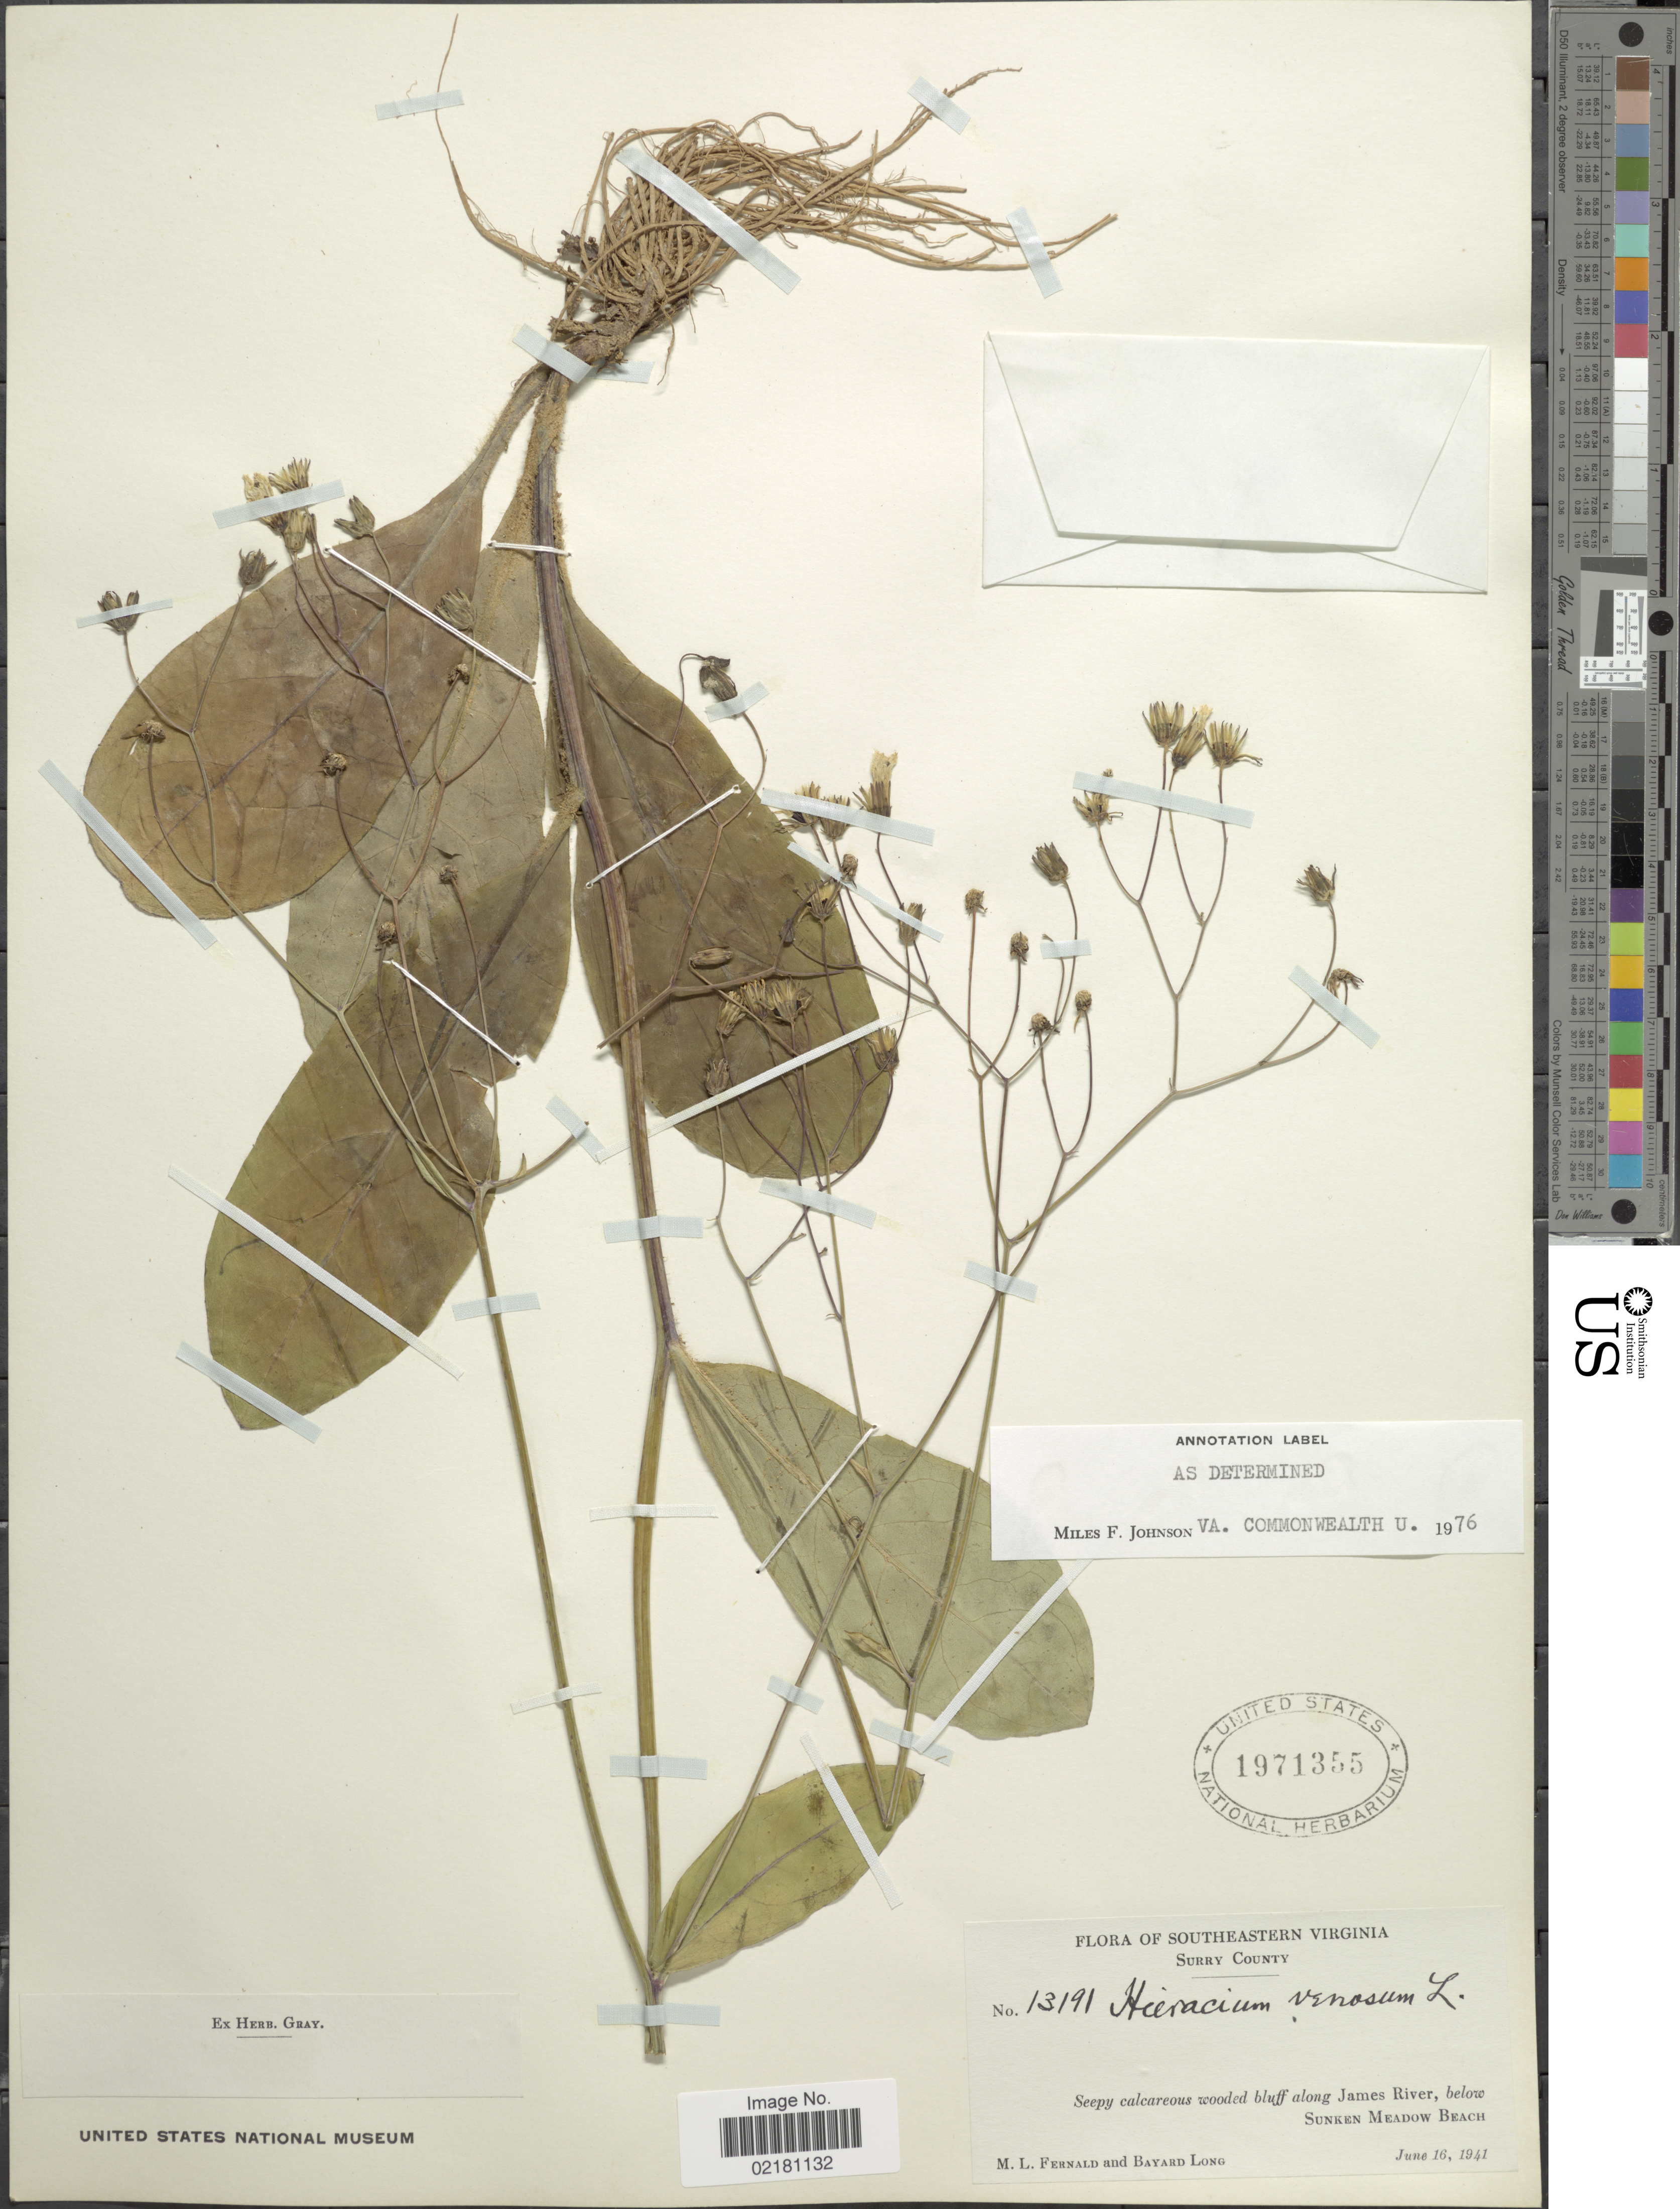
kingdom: Plantae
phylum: Tracheophyta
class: Magnoliopsida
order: Asterales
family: Asteraceae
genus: Hieracium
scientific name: Hieracium venosum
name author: L.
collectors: M. L. Fernald & B. Long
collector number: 13191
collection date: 1941-06-16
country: United States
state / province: Virginia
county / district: Surry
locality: Southeastern Virginia. Surry County. Seepy calcareous wooded bluff along James River, below Sunken Meadow Beach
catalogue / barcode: US 1971355